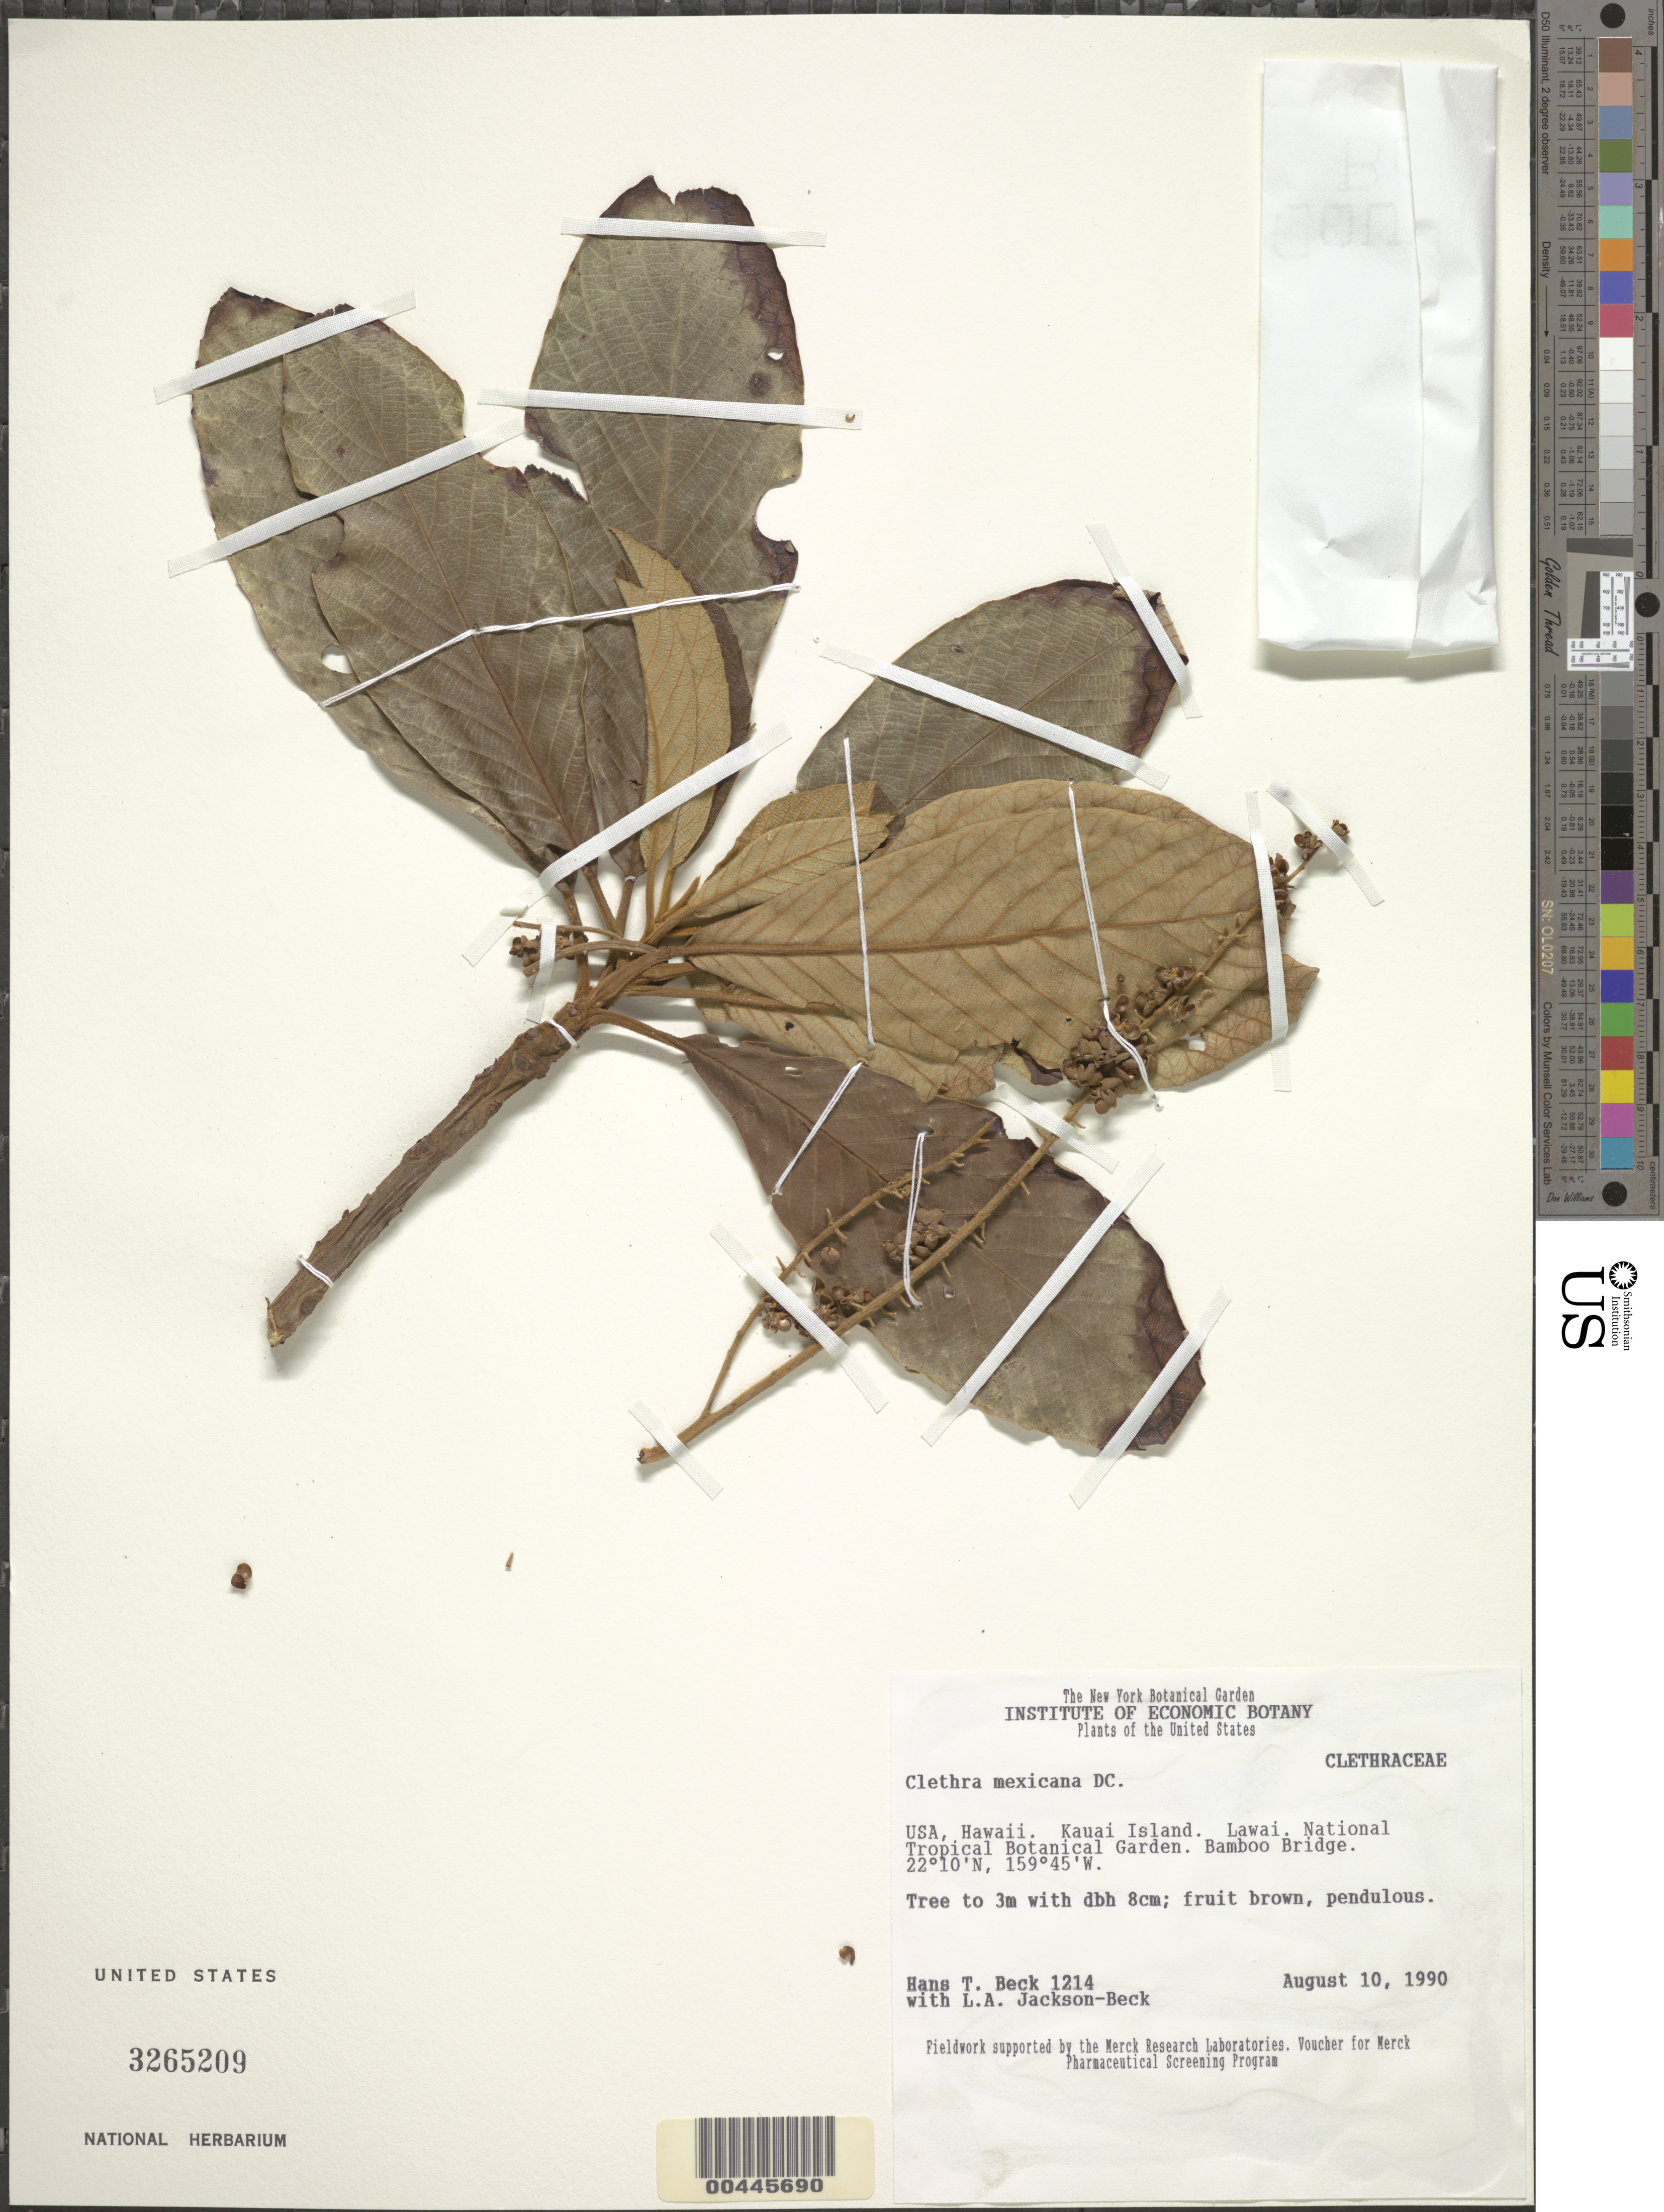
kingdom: Plantae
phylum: Tracheophyta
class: Magnoliopsida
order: Ericales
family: Clethraceae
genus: Clethra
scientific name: Clethra mexicana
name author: A. DC.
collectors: H. T. Beck & L. Jackson-Beck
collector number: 1214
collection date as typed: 10 Aug 1990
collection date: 1990-08-10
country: United States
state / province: Hawaii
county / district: Kauai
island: Kaua'i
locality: Lawai, National Tropical Botanical Garden, Bamboo Bridge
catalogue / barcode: US 3265209